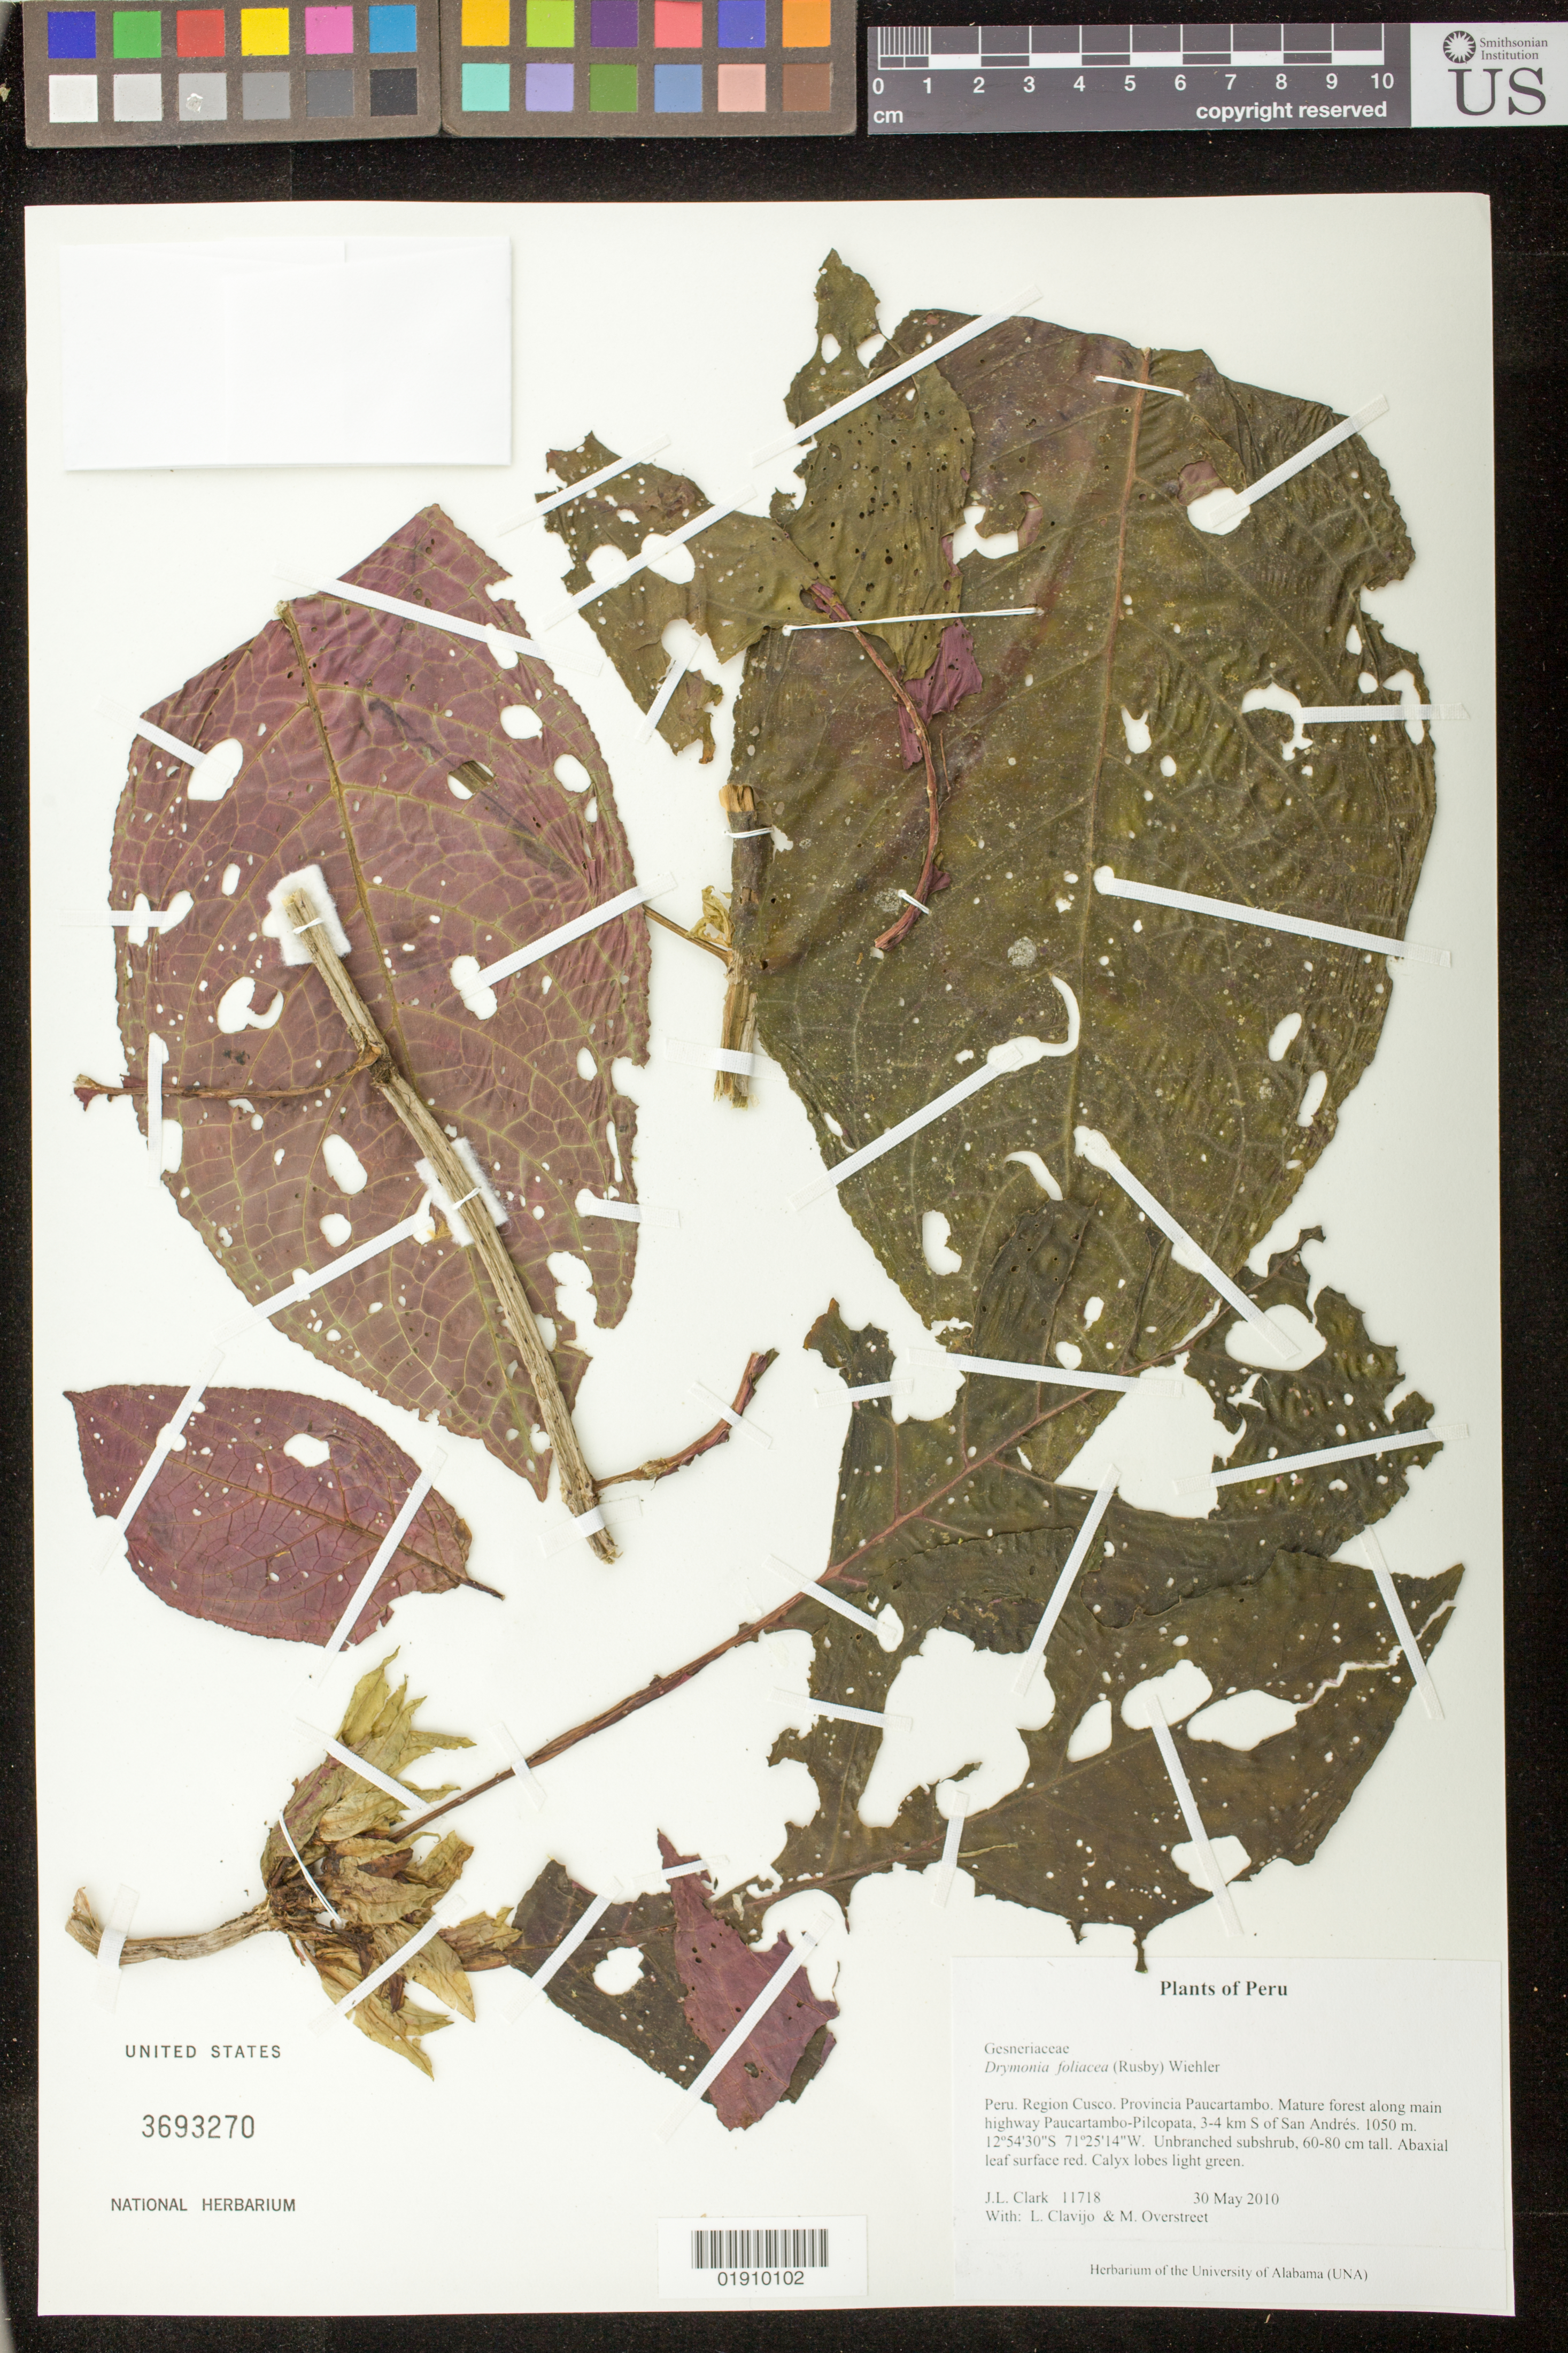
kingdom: Plantae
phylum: Tracheophyta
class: Magnoliopsida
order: Lamiales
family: Gesneriaceae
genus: Drymonia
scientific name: Drymonia foliacea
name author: (Rusby) Wiehler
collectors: J. L. Clark, L. Clavijo & M. Overstreet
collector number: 11718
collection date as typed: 30 May 2010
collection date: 2010-05-30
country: Peru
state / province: Cusco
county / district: Paucartambo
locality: Mature forest along main highway Paucartambo-Pilcopata, 3-4km S of San Andres.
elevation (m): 1050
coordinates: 12 54 30 S, 71 25 14 W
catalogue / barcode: US 3693270